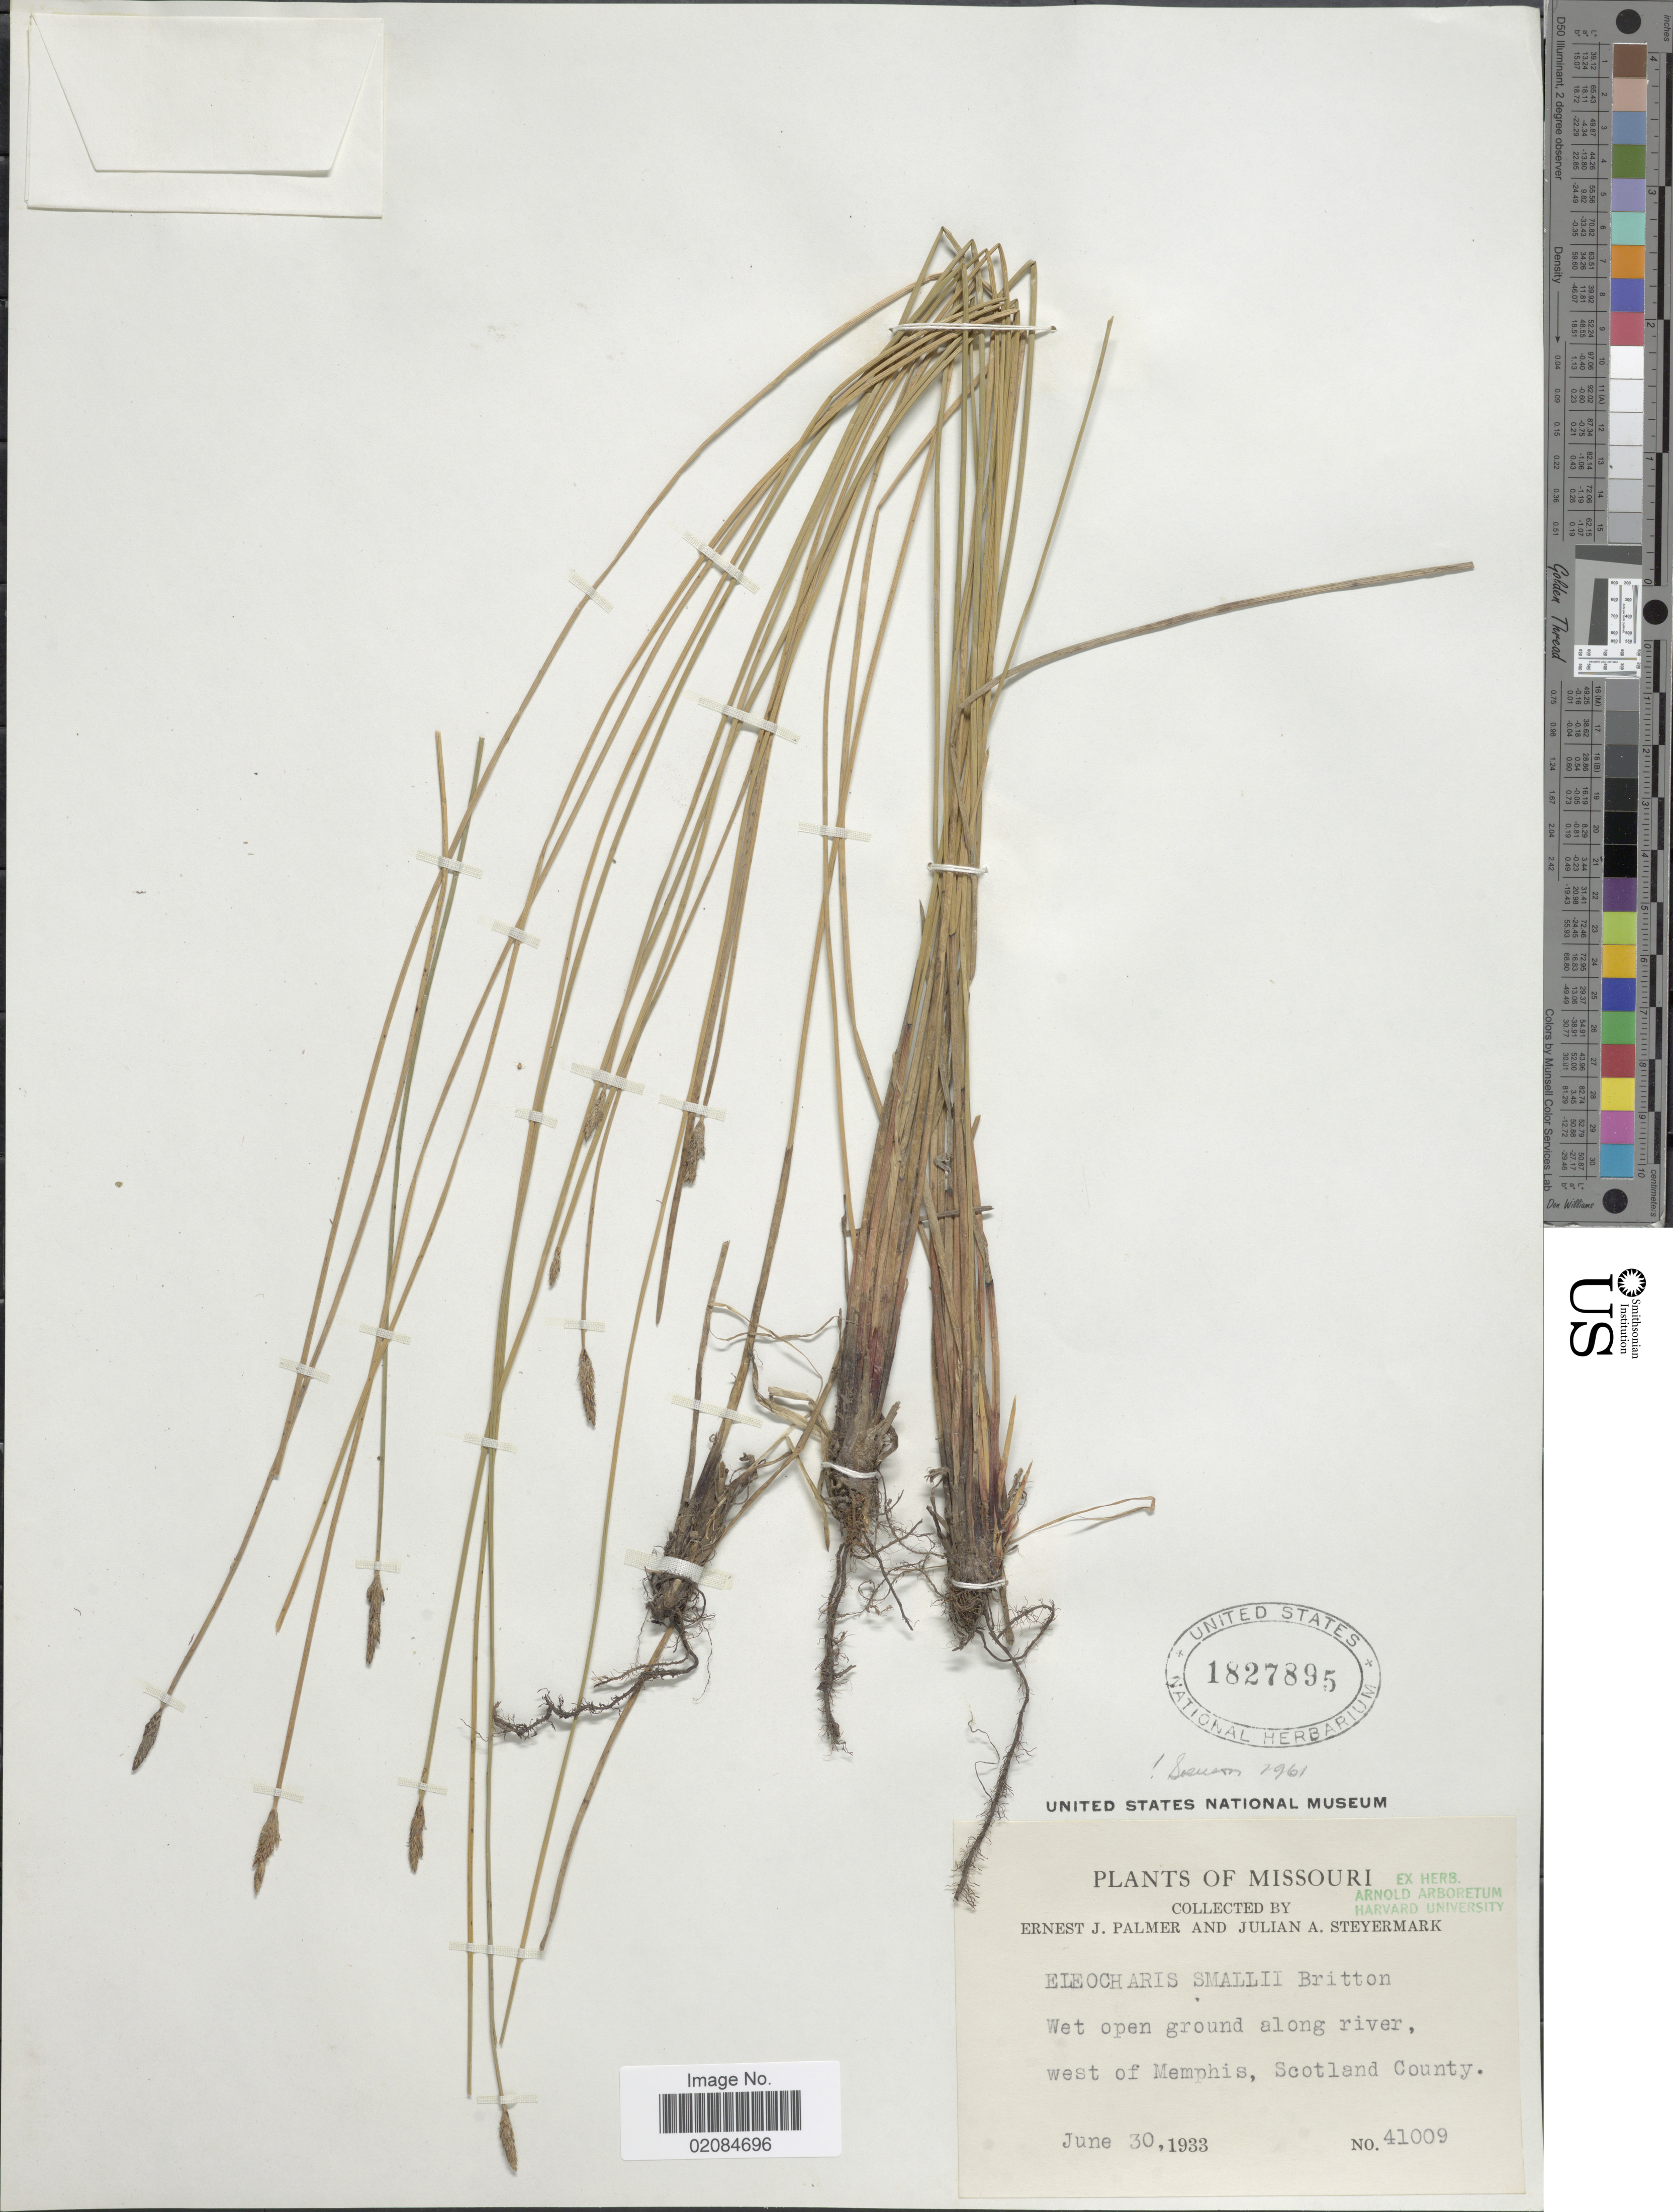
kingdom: Plantae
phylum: Tracheophyta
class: Liliopsida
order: Poales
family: Cyperaceae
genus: Eleocharis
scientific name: Eleocharis palustris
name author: (L.) Roem. & Schult.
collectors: E. J. Palmer & J. Steyermark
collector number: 41009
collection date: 1933-06-30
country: United States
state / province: Missouri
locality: Wet open ground along river, west of Memphis, Scotland County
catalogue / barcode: US 1827895